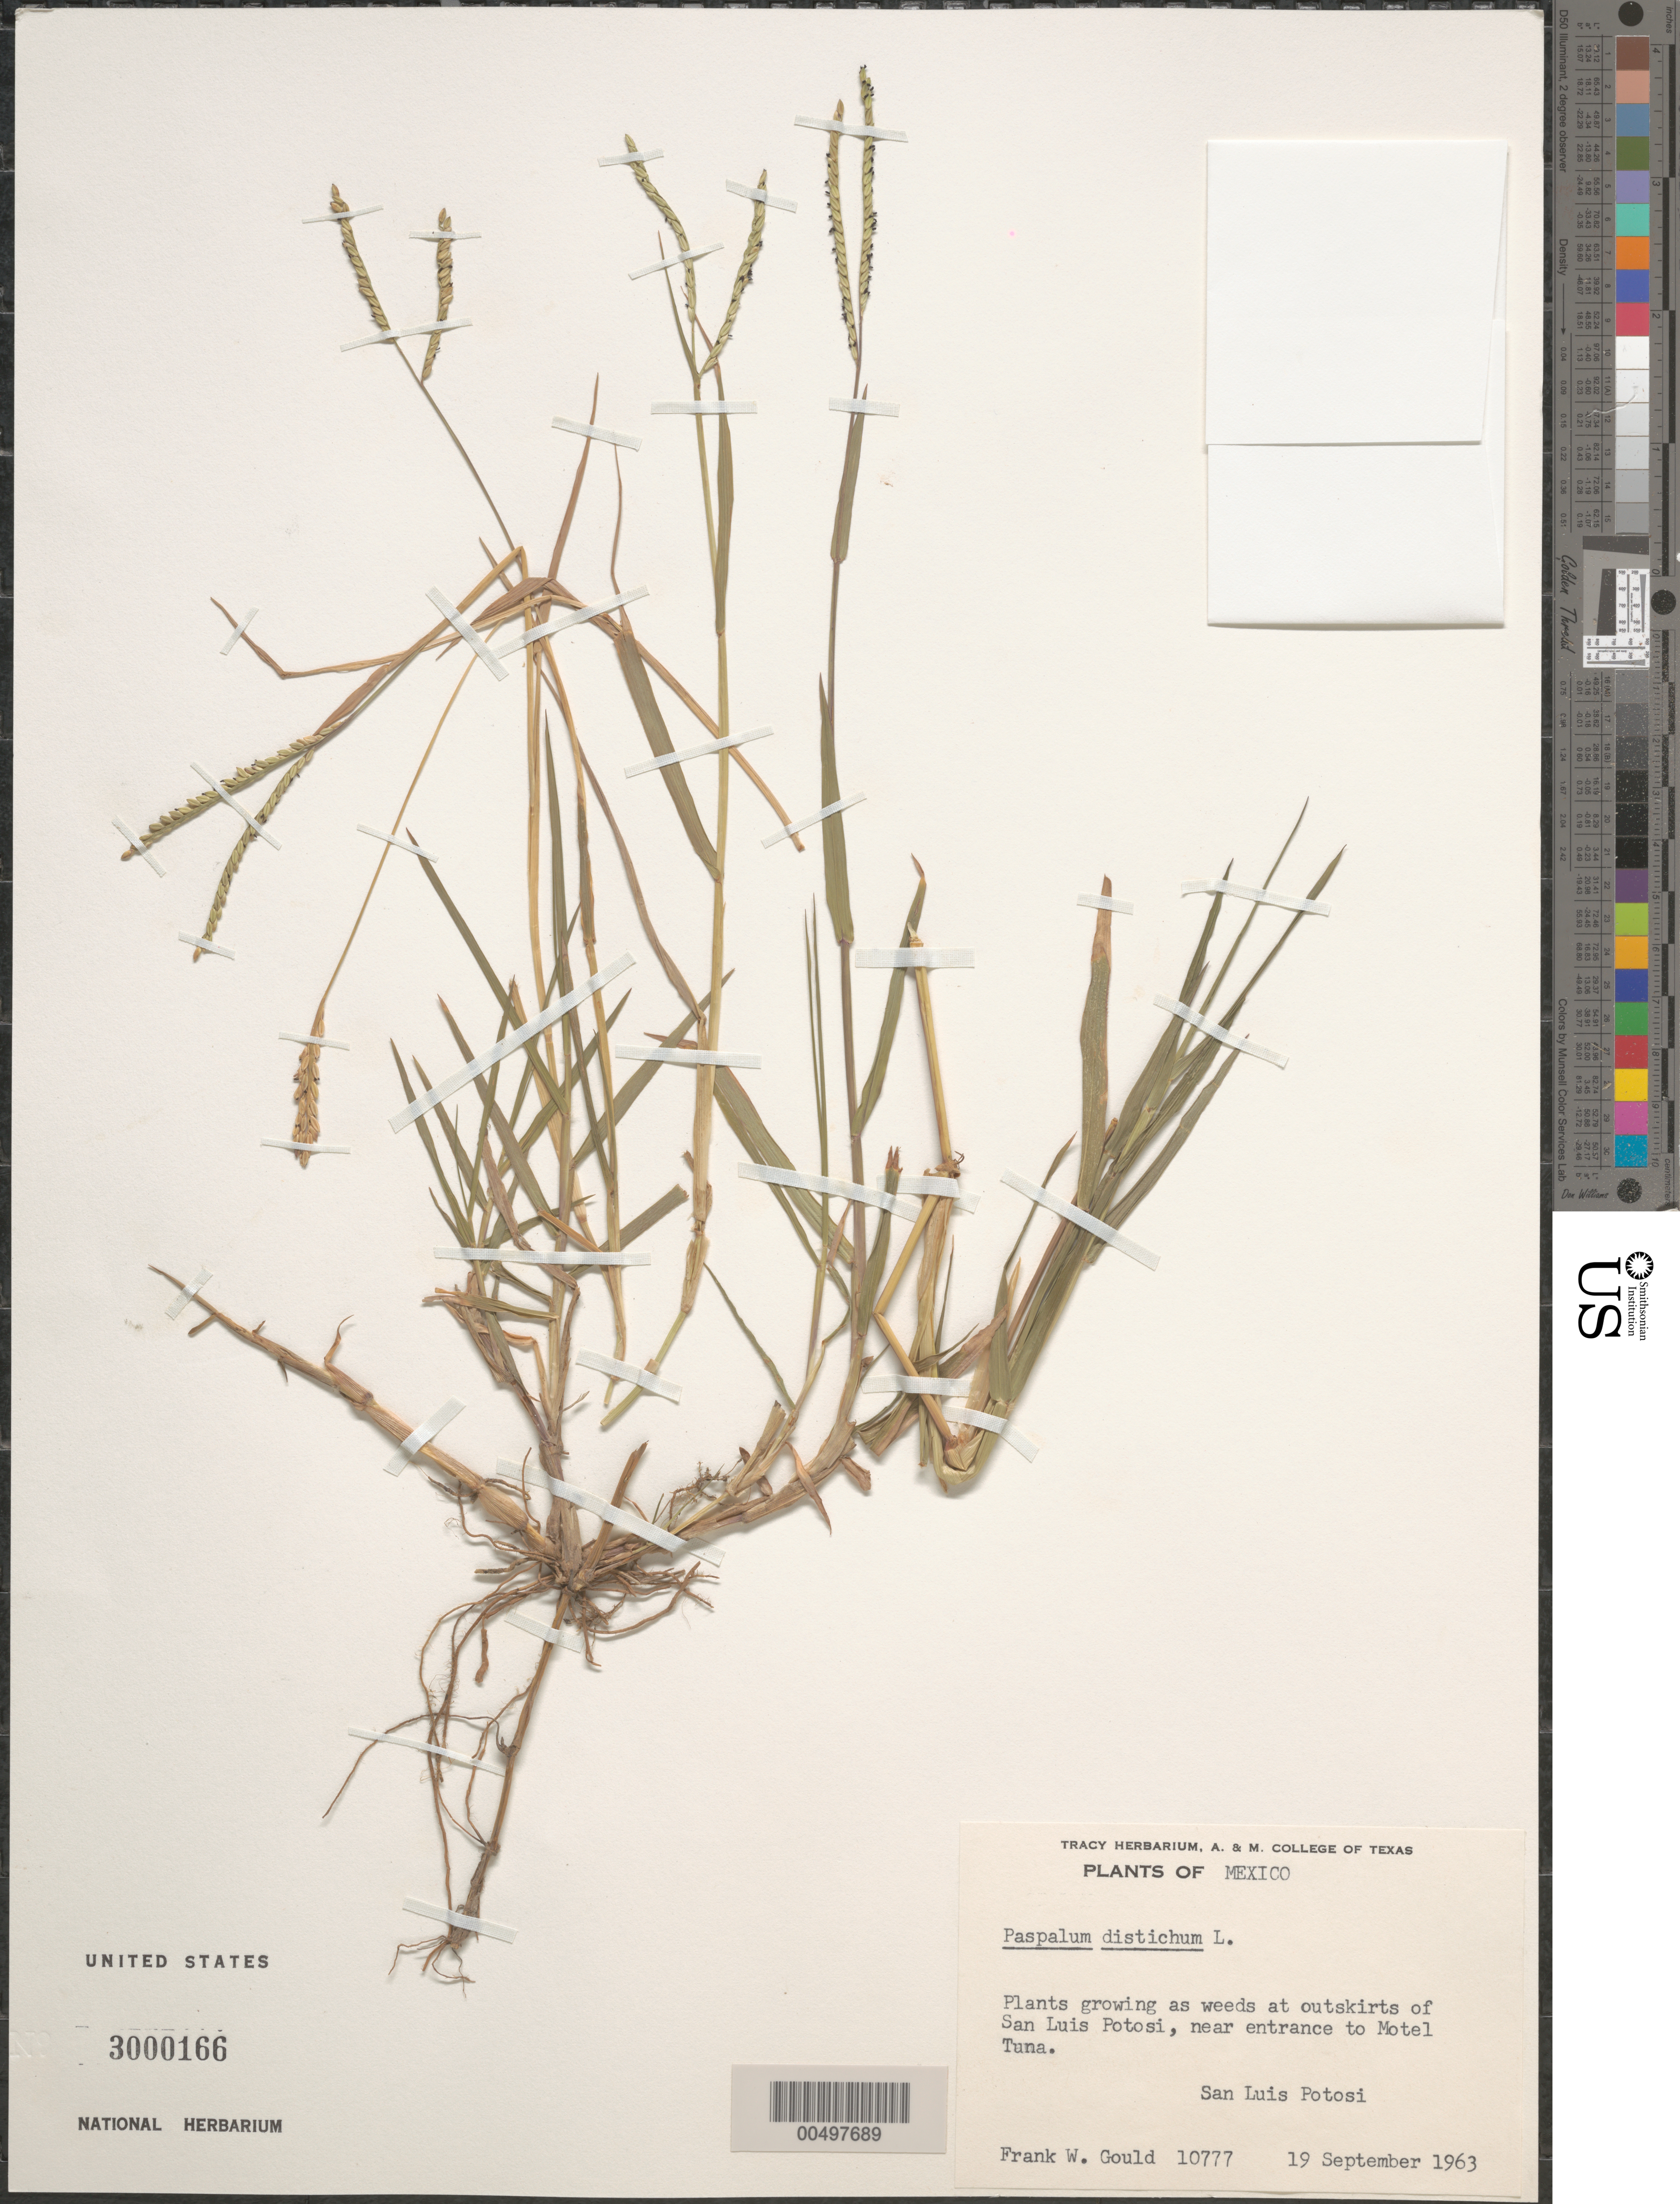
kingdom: Plantae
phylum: Tracheophyta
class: Liliopsida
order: Poales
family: Poaceae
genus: Paspalum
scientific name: Paspalum distichum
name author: L.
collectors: F. W. Gould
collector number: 10777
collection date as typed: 19 Sep 1963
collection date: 1963-09-19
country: Mexico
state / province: San Luis Potosi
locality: At outskirts of San Luis Potosi, near entrance Motel Tana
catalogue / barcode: US 3000166